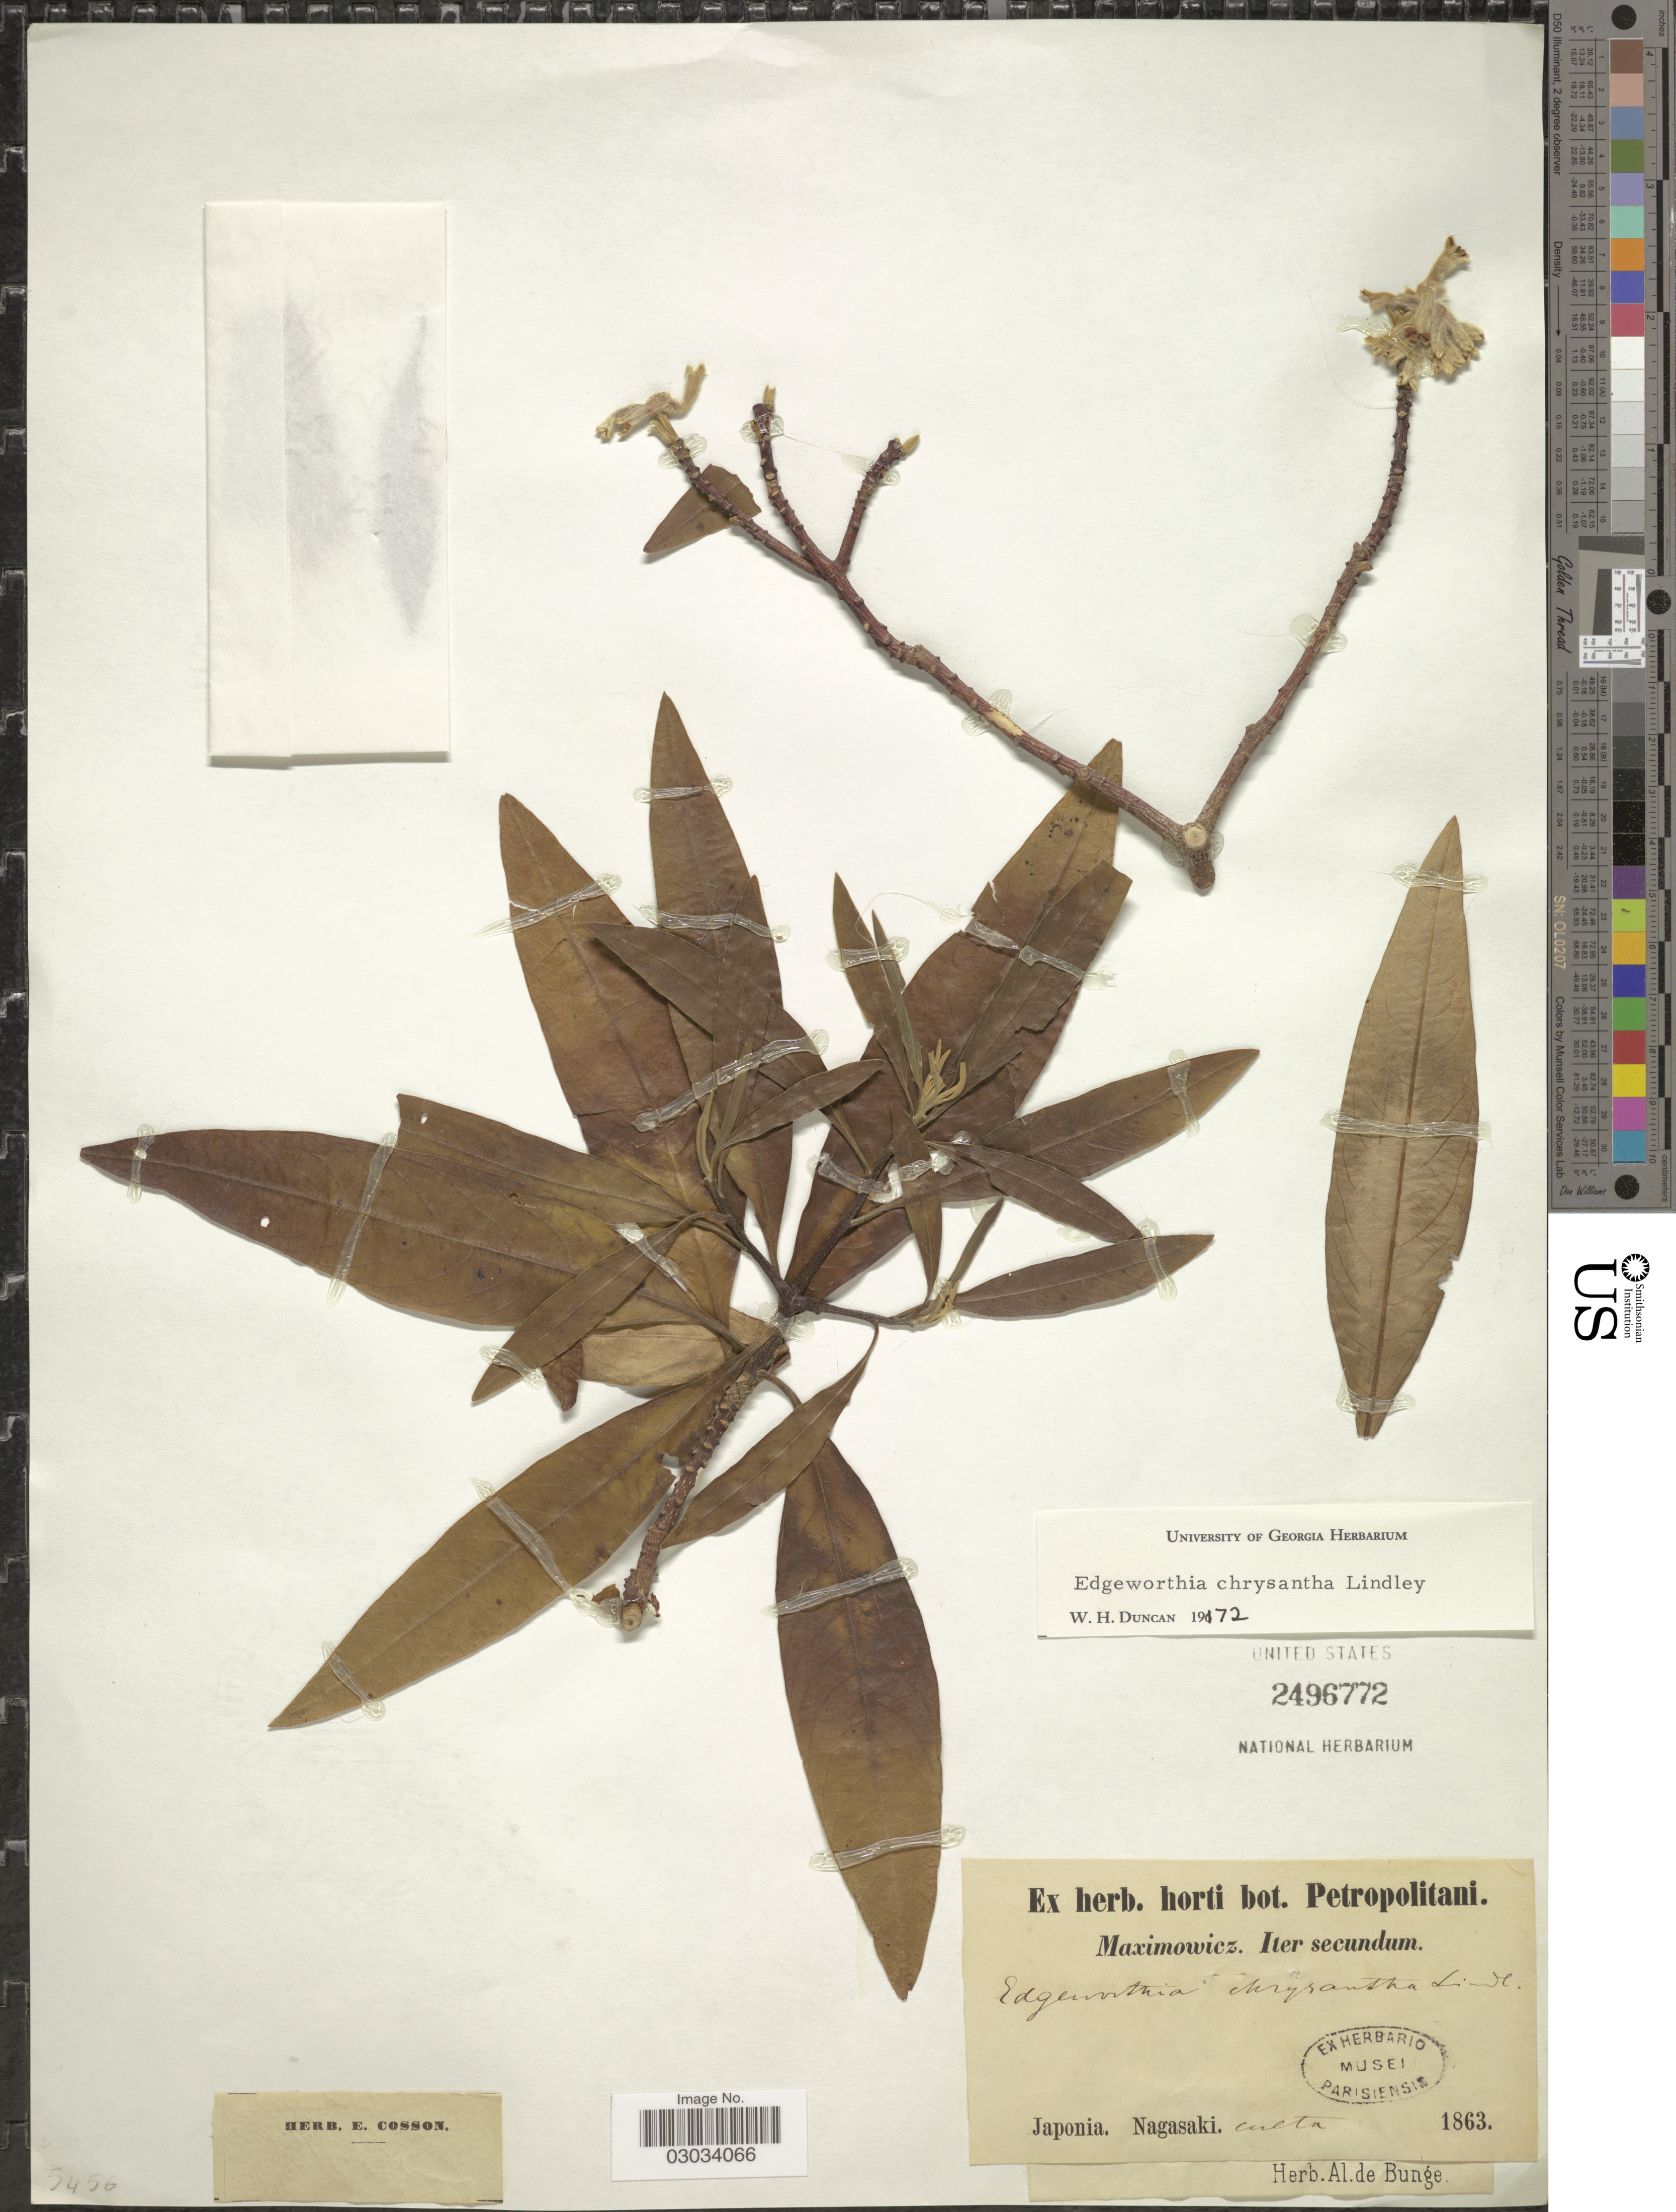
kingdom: Plantae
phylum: Tracheophyta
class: Magnoliopsida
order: Malvales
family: Thymelaeaceae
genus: Edgeworthia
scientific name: Edgeworthia chrysantha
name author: Lindl.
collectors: Maximowicz, --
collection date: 1863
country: Japan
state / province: Nagasaki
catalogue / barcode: US 2496772